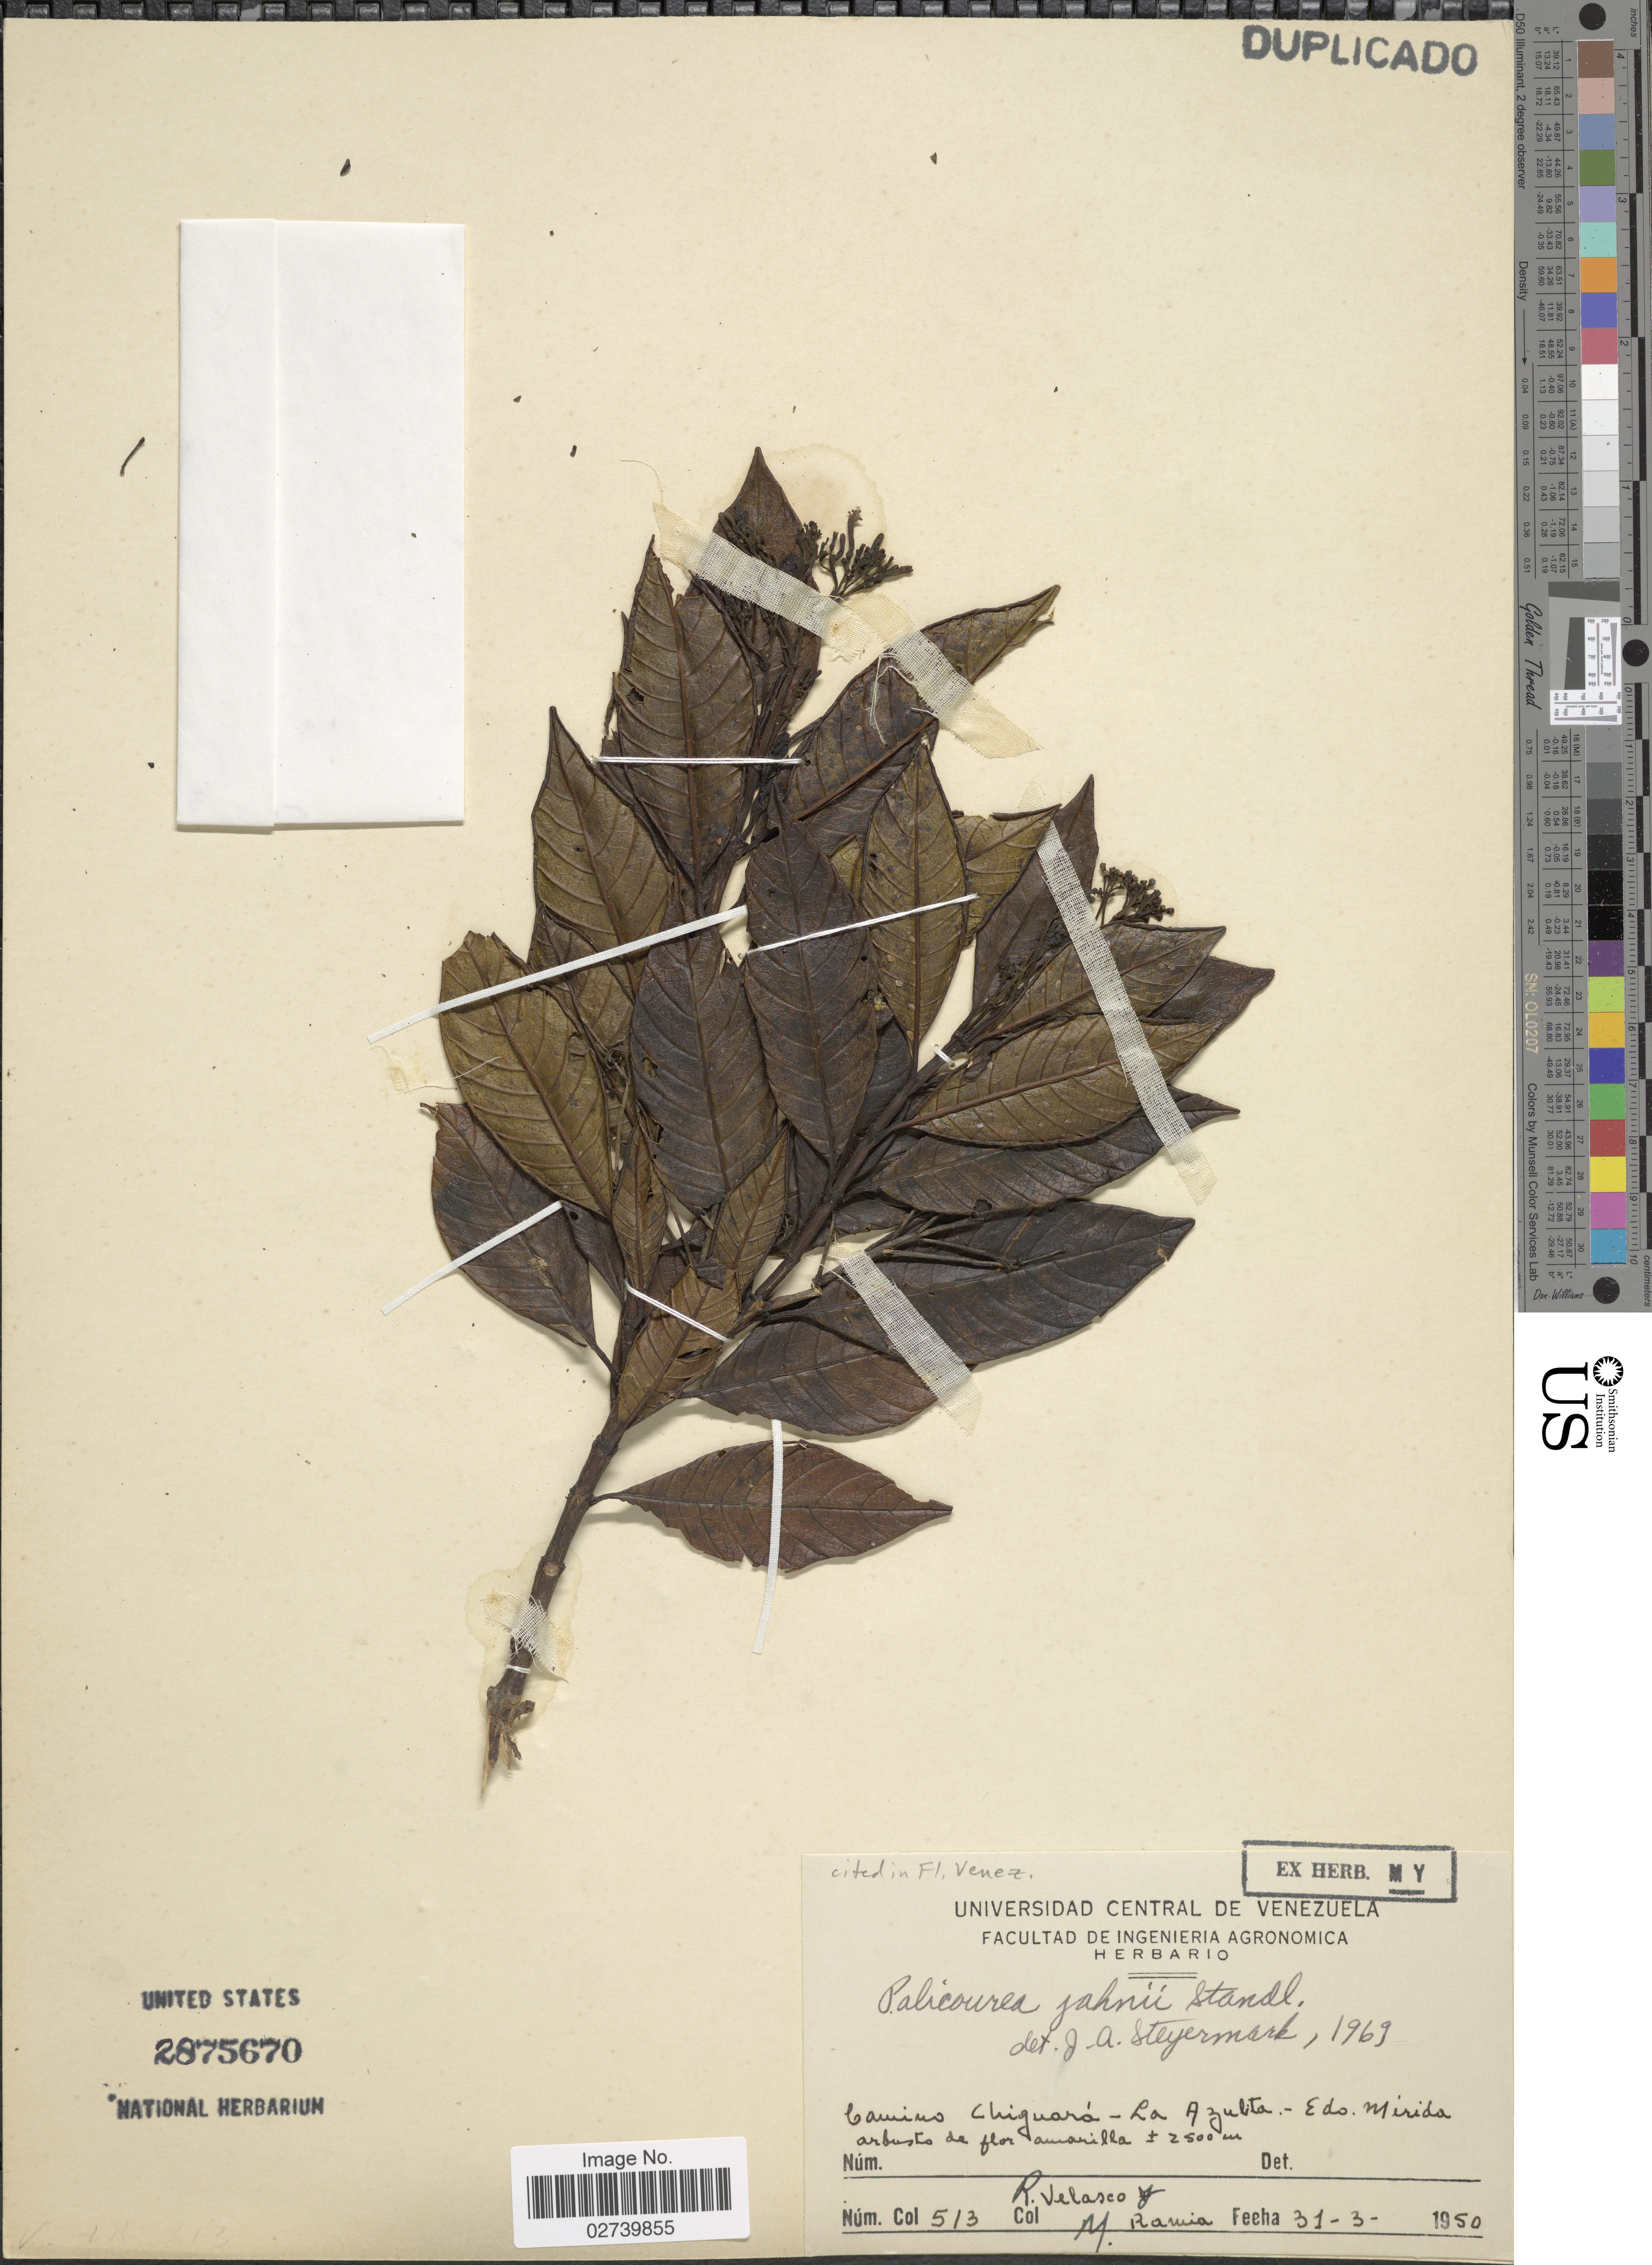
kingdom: Plantae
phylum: Tracheophyta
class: Magnoliopsida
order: Gentianales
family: Rubiaceae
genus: Palicourea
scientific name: Palicourea jahnii Standl.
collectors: R. Velasco & M. Ramia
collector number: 513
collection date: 1950-03-31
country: Venezuela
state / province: Mérida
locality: Camino Chiguará-La Azulita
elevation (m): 2500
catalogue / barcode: US 2875670